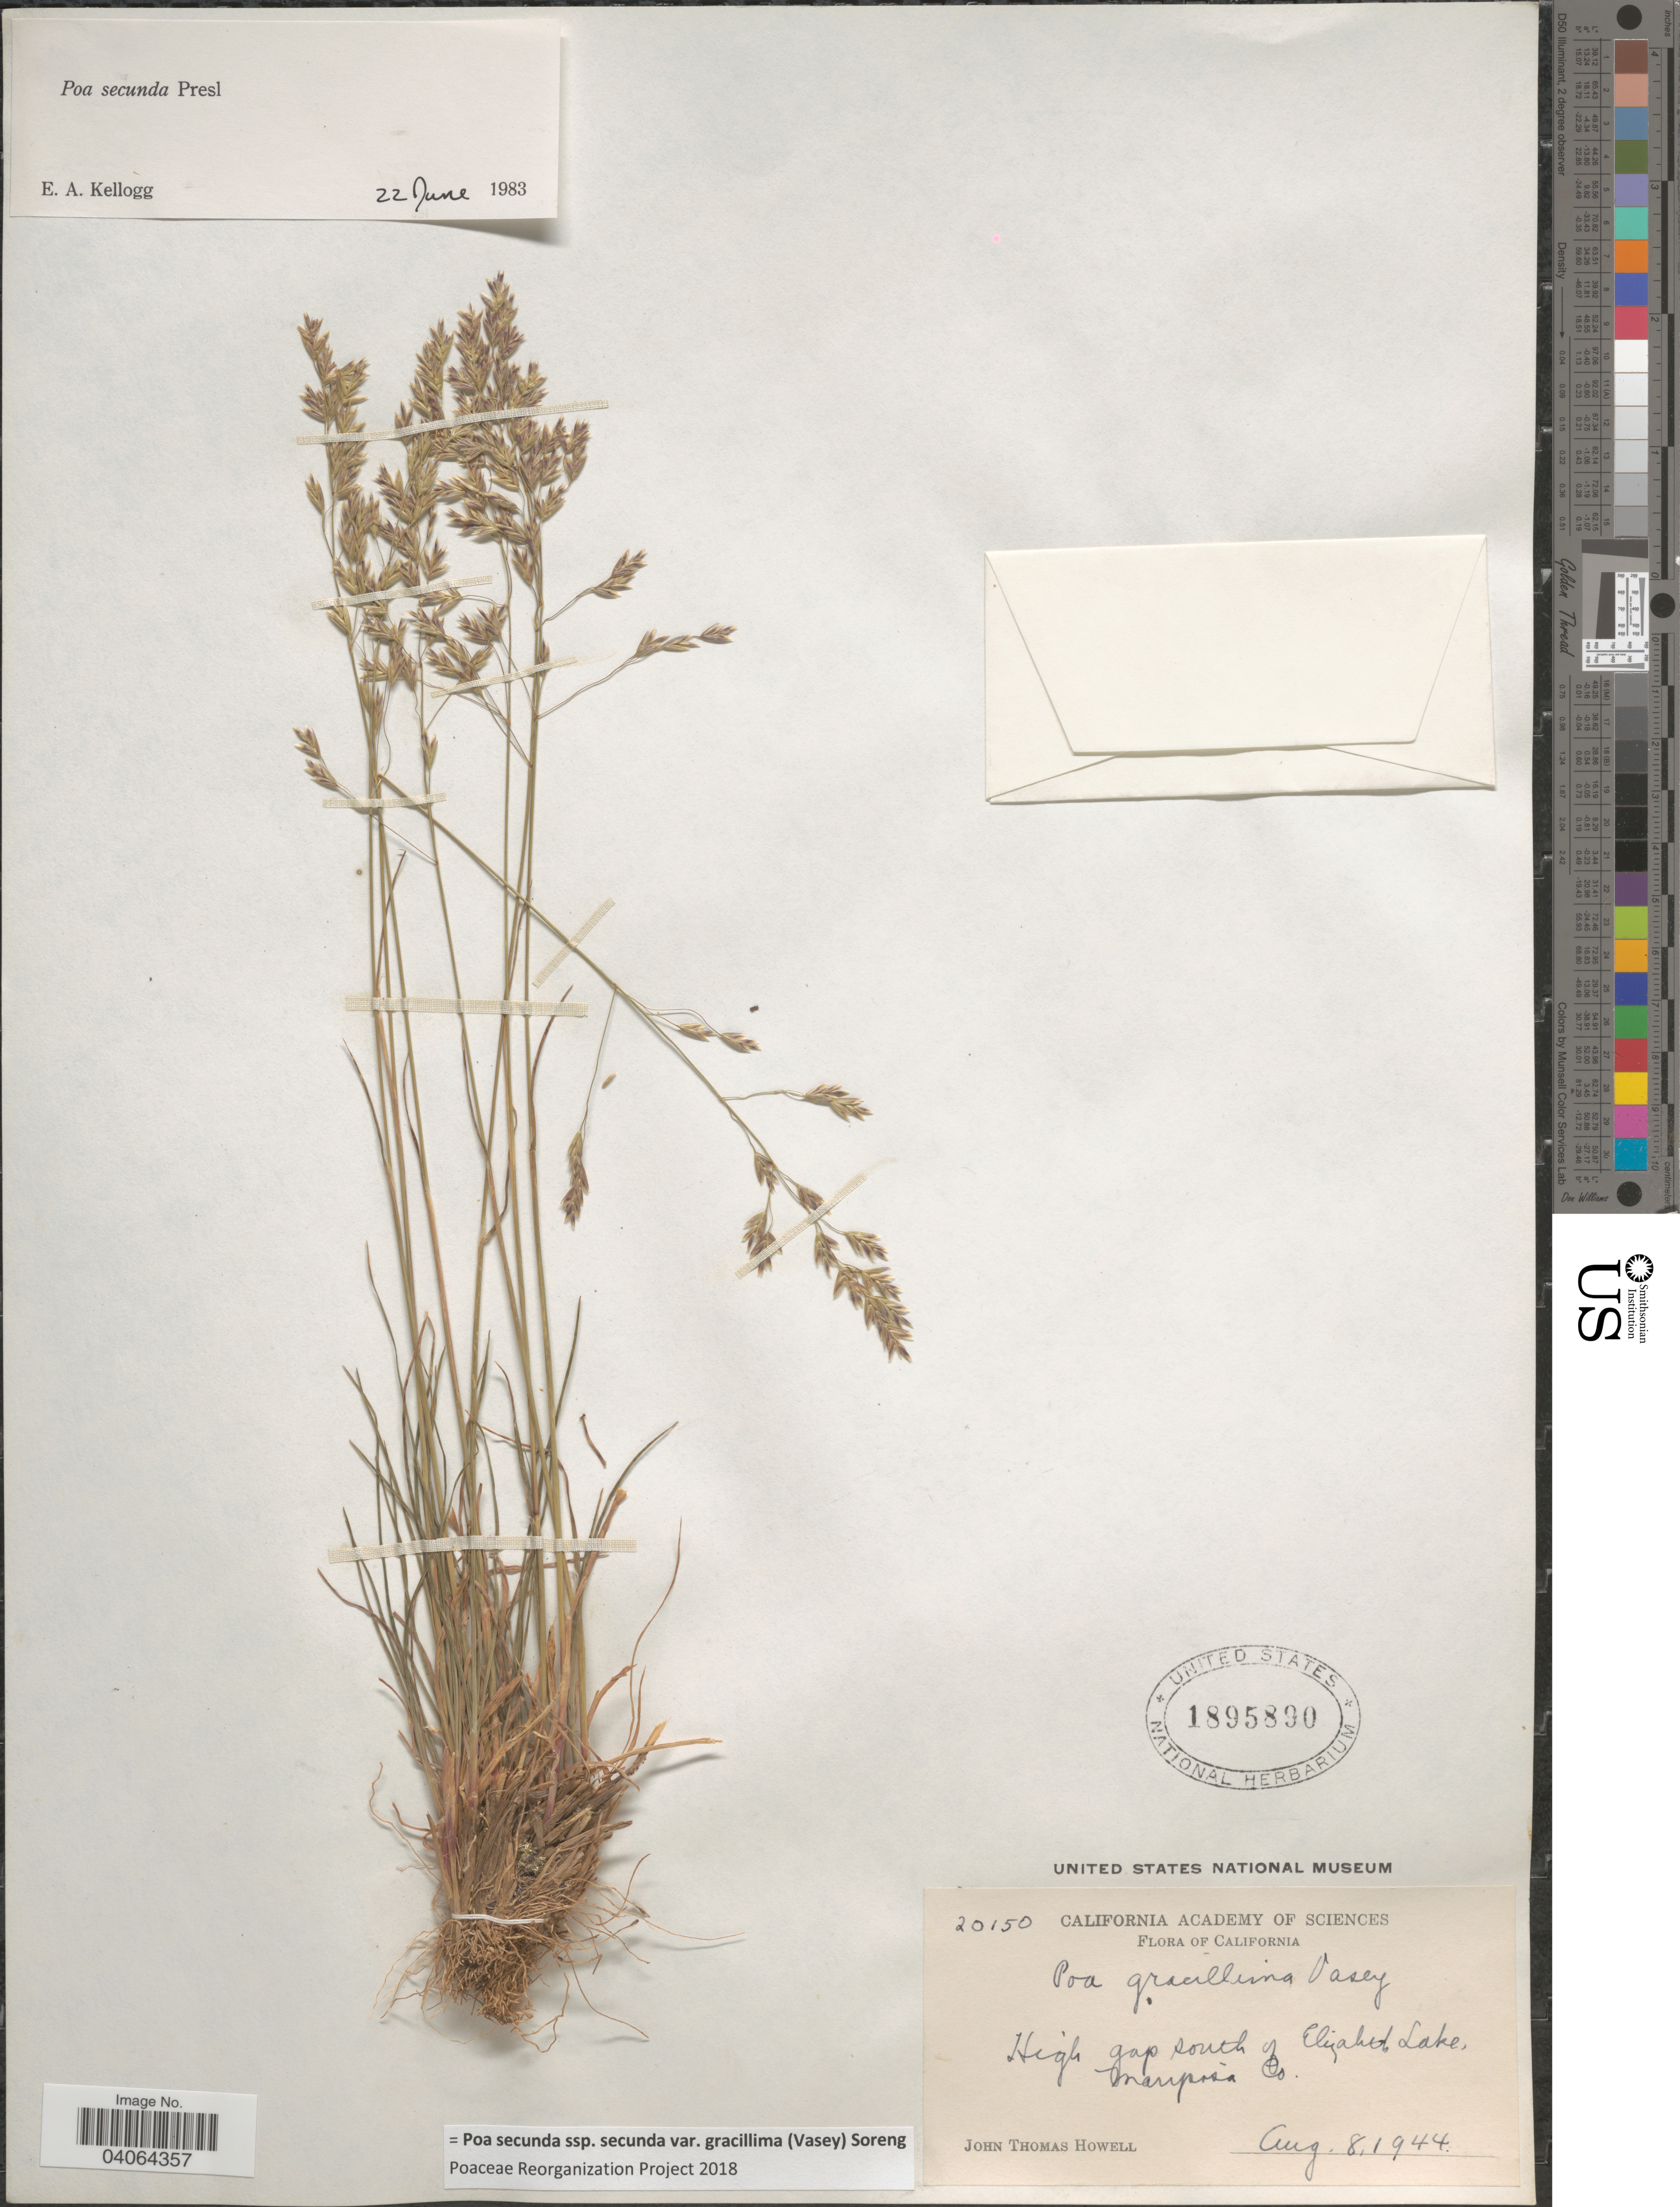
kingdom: Plantae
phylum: Tracheophyta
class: Liliopsida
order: Poales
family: Poaceae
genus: Poa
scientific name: Poa secunda subsp. secunda var. gracillima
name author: (Vasey) Soreng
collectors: J. T. Howell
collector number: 20150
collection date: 1944-08-08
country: United States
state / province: California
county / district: Mariposa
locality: High gap south of Elizabeth Lake. Mariposa Co.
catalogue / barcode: US 1895890